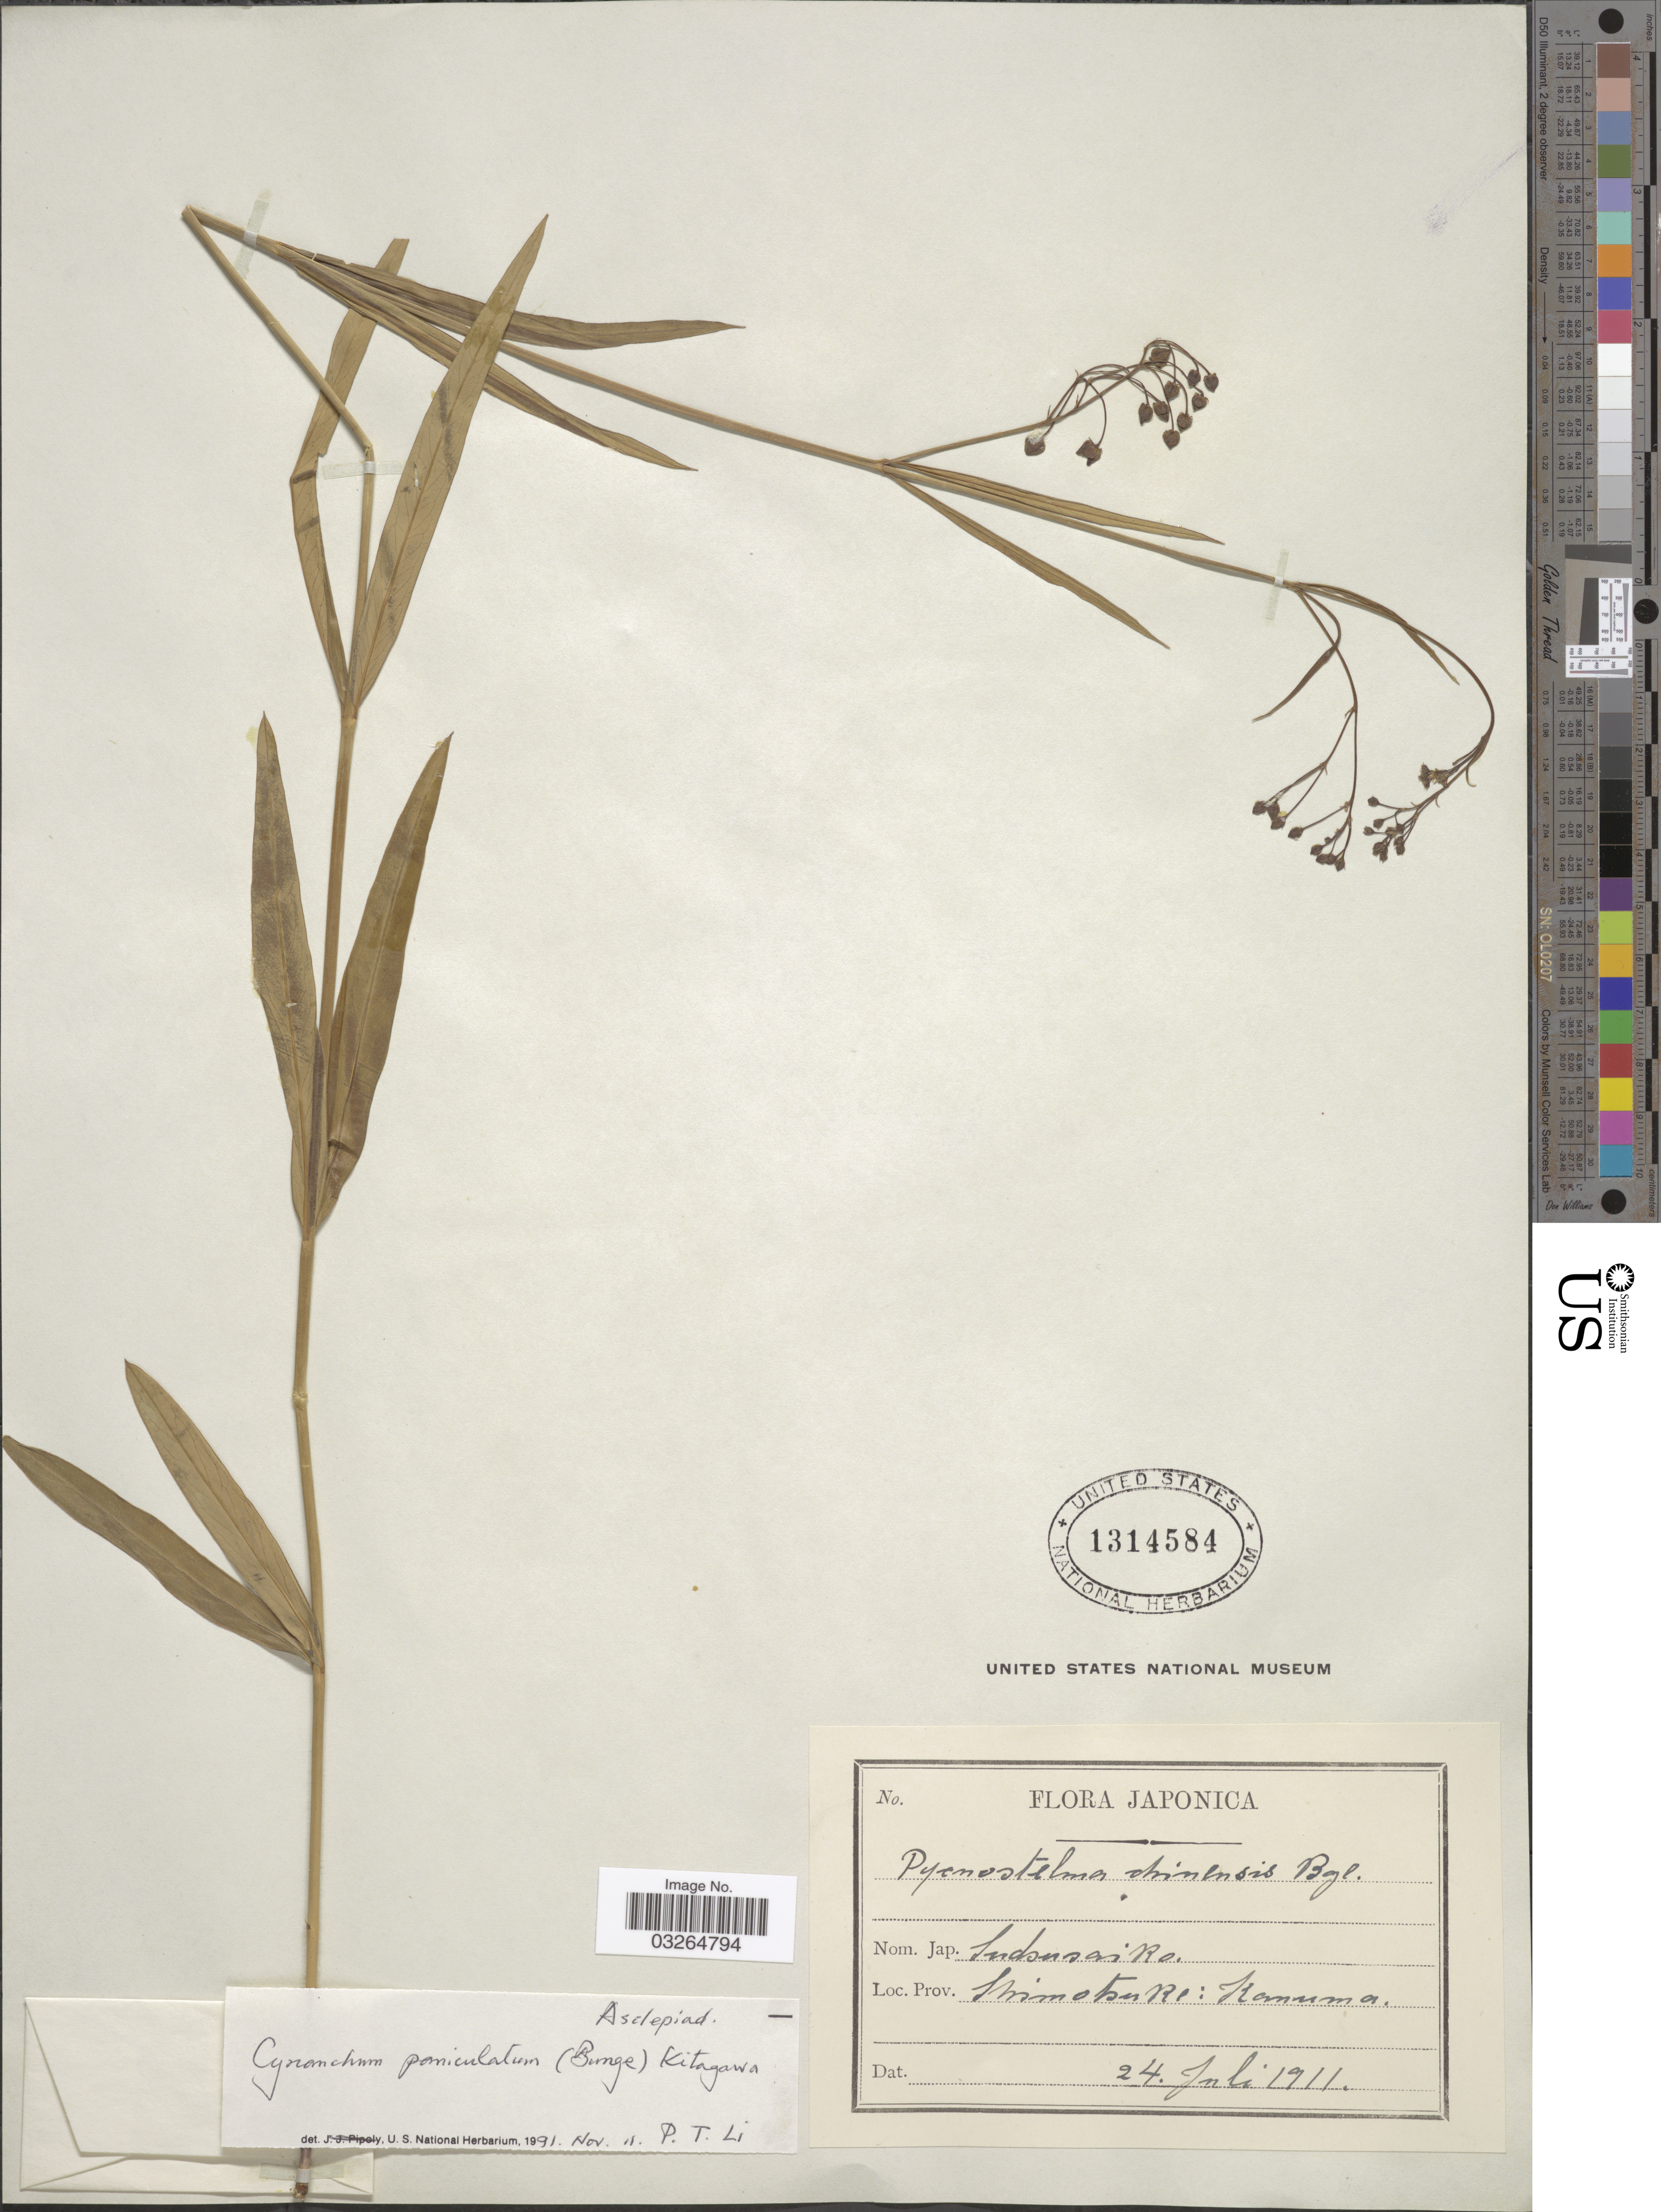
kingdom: Plantae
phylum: Tracheophyta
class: Magnoliopsida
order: Gentianales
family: Apocynaceae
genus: Cynanchum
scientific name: Cynanchum paniculatum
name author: (Bunge) Kitag. ex H. Hara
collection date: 1911-07-24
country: Japan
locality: Shimotsuke: Kanuma.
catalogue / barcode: US 1314584